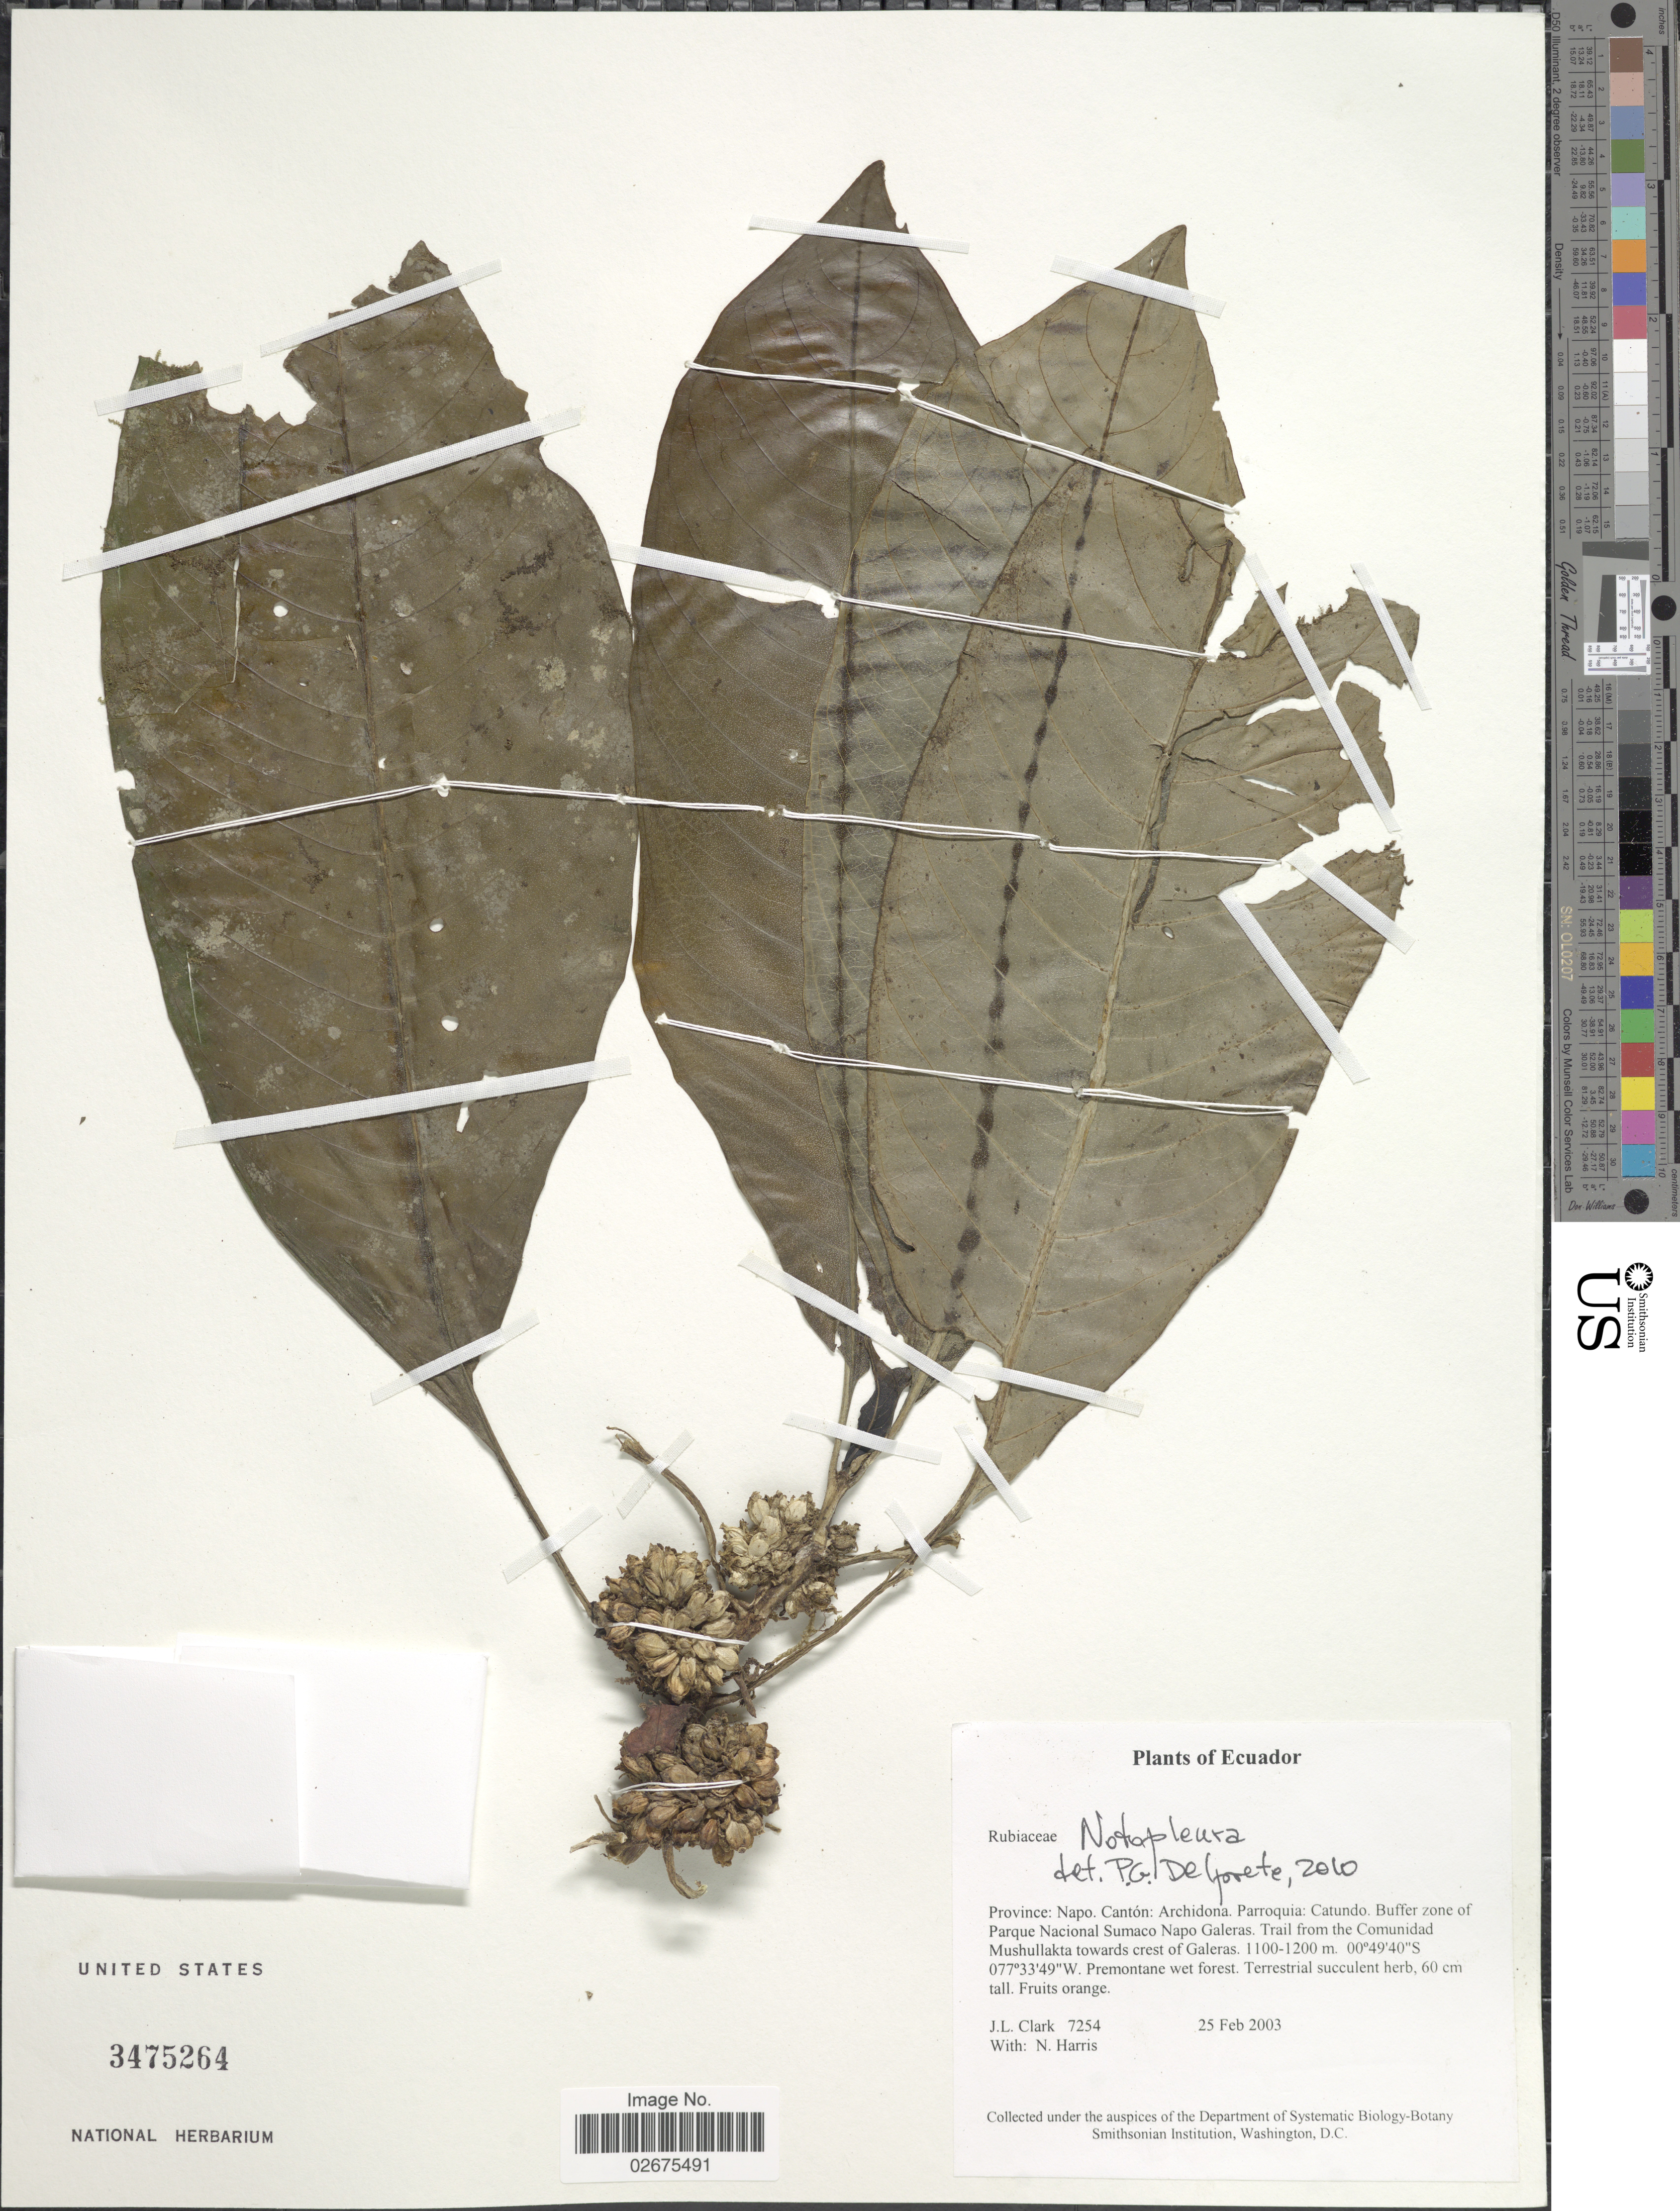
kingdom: Plantae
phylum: Tracheophyta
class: Magnoliopsida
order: Gentianales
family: Rubiaceae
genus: Notopleura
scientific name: Notopleura sp.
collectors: J. L. Clark & N. Harris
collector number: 7254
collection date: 2003-02-25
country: Ecuador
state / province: Napo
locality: Canton: Archidona. Parroquia: Catundo. Buffer zone of Paruqe Nacional Sumaco Napo Galeras,. Trail from the Comunidad Mushullakta towards crest of Galeras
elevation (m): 1100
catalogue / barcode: US 3475264